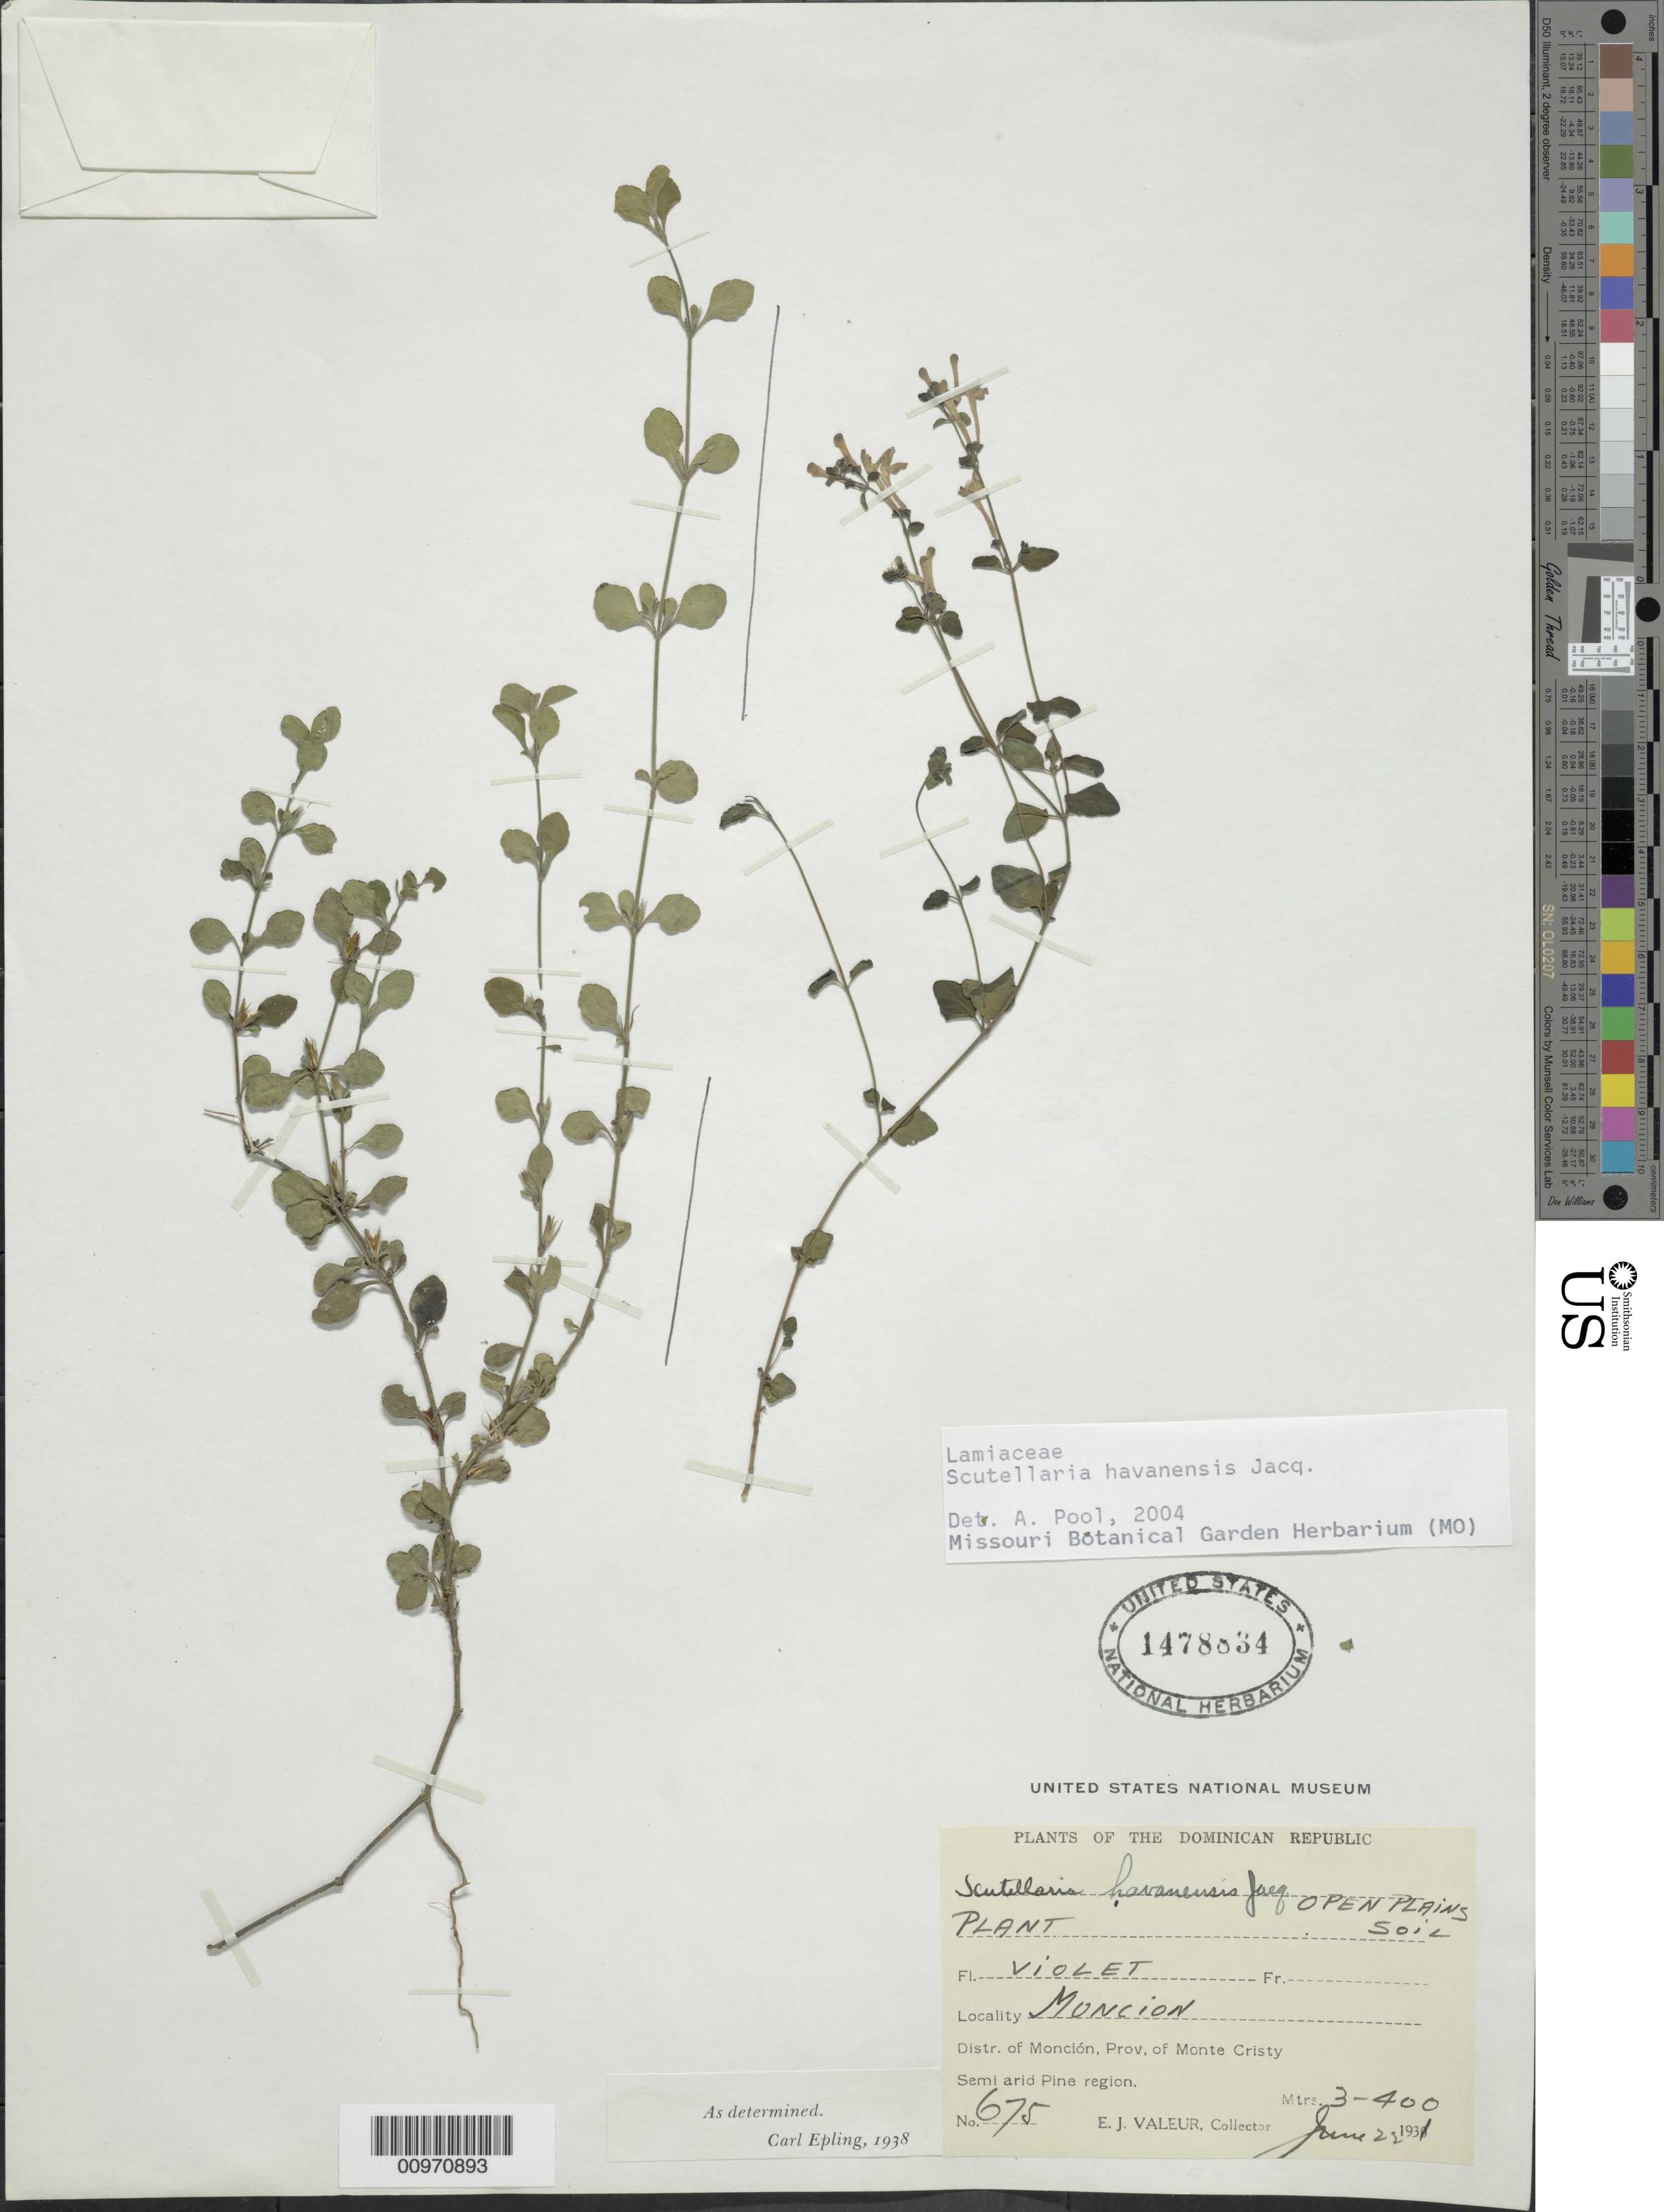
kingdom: Plantae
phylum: Tracheophyta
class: Magnoliopsida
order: Lamiales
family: Lamiaceae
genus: Scutellaria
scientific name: Scutellaria havanensis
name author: Jacq.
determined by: Pool, A., (MO), Missouri Botanical Garden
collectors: E. Valeur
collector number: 675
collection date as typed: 21 Jun 1931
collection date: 1931-06-21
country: Dominican Republic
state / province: Monte Cristi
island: Hispaniola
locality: Dist. Monción, Monción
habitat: Semi arid and pine region, open plains soil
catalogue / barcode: US 1478834